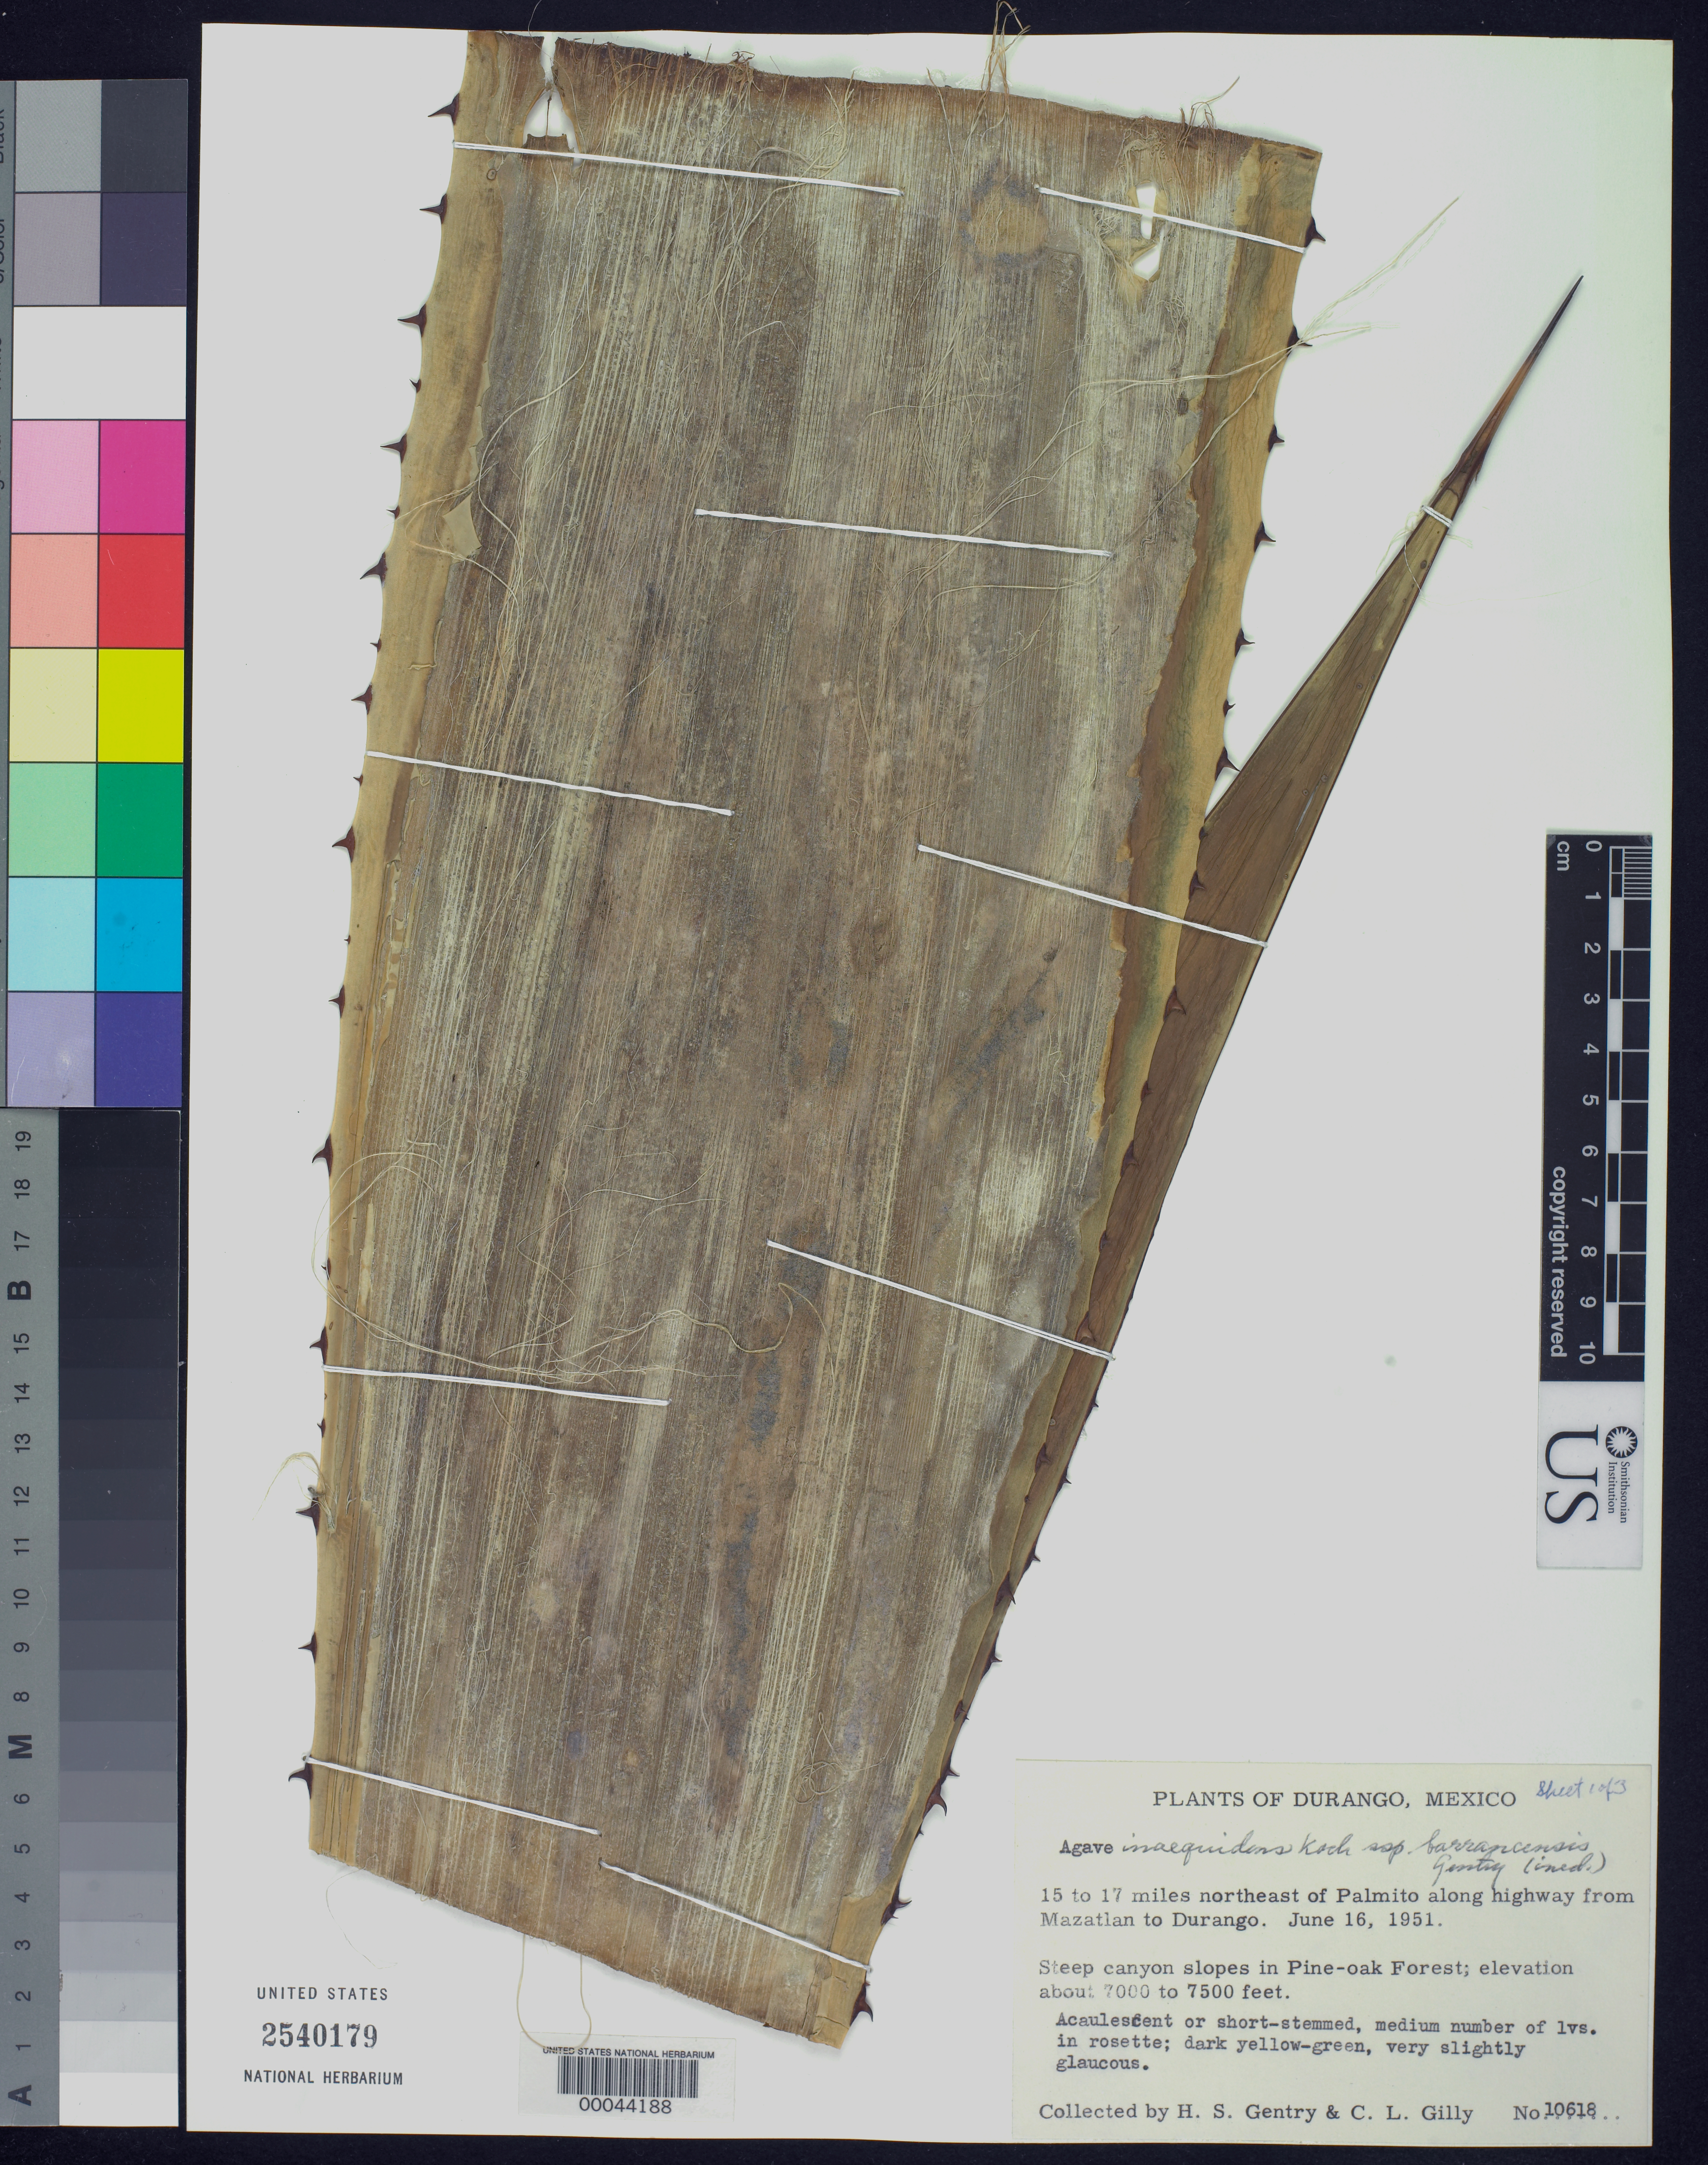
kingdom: Plantae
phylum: Tracheophyta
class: Liliopsida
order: Asparagales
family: Asparagaceae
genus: Agave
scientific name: Agave inaequidens subsp. barrancensis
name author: Gentry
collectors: H. S. Gentry & C. Gilly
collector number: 10618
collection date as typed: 16 Jun 1951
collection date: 1951-06-16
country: Mexico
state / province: Durango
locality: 15-17 mi NE of Palmito along highway from Mazatlan to Durango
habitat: Steep canyon slopes in pine-oak forest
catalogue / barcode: US 2540179